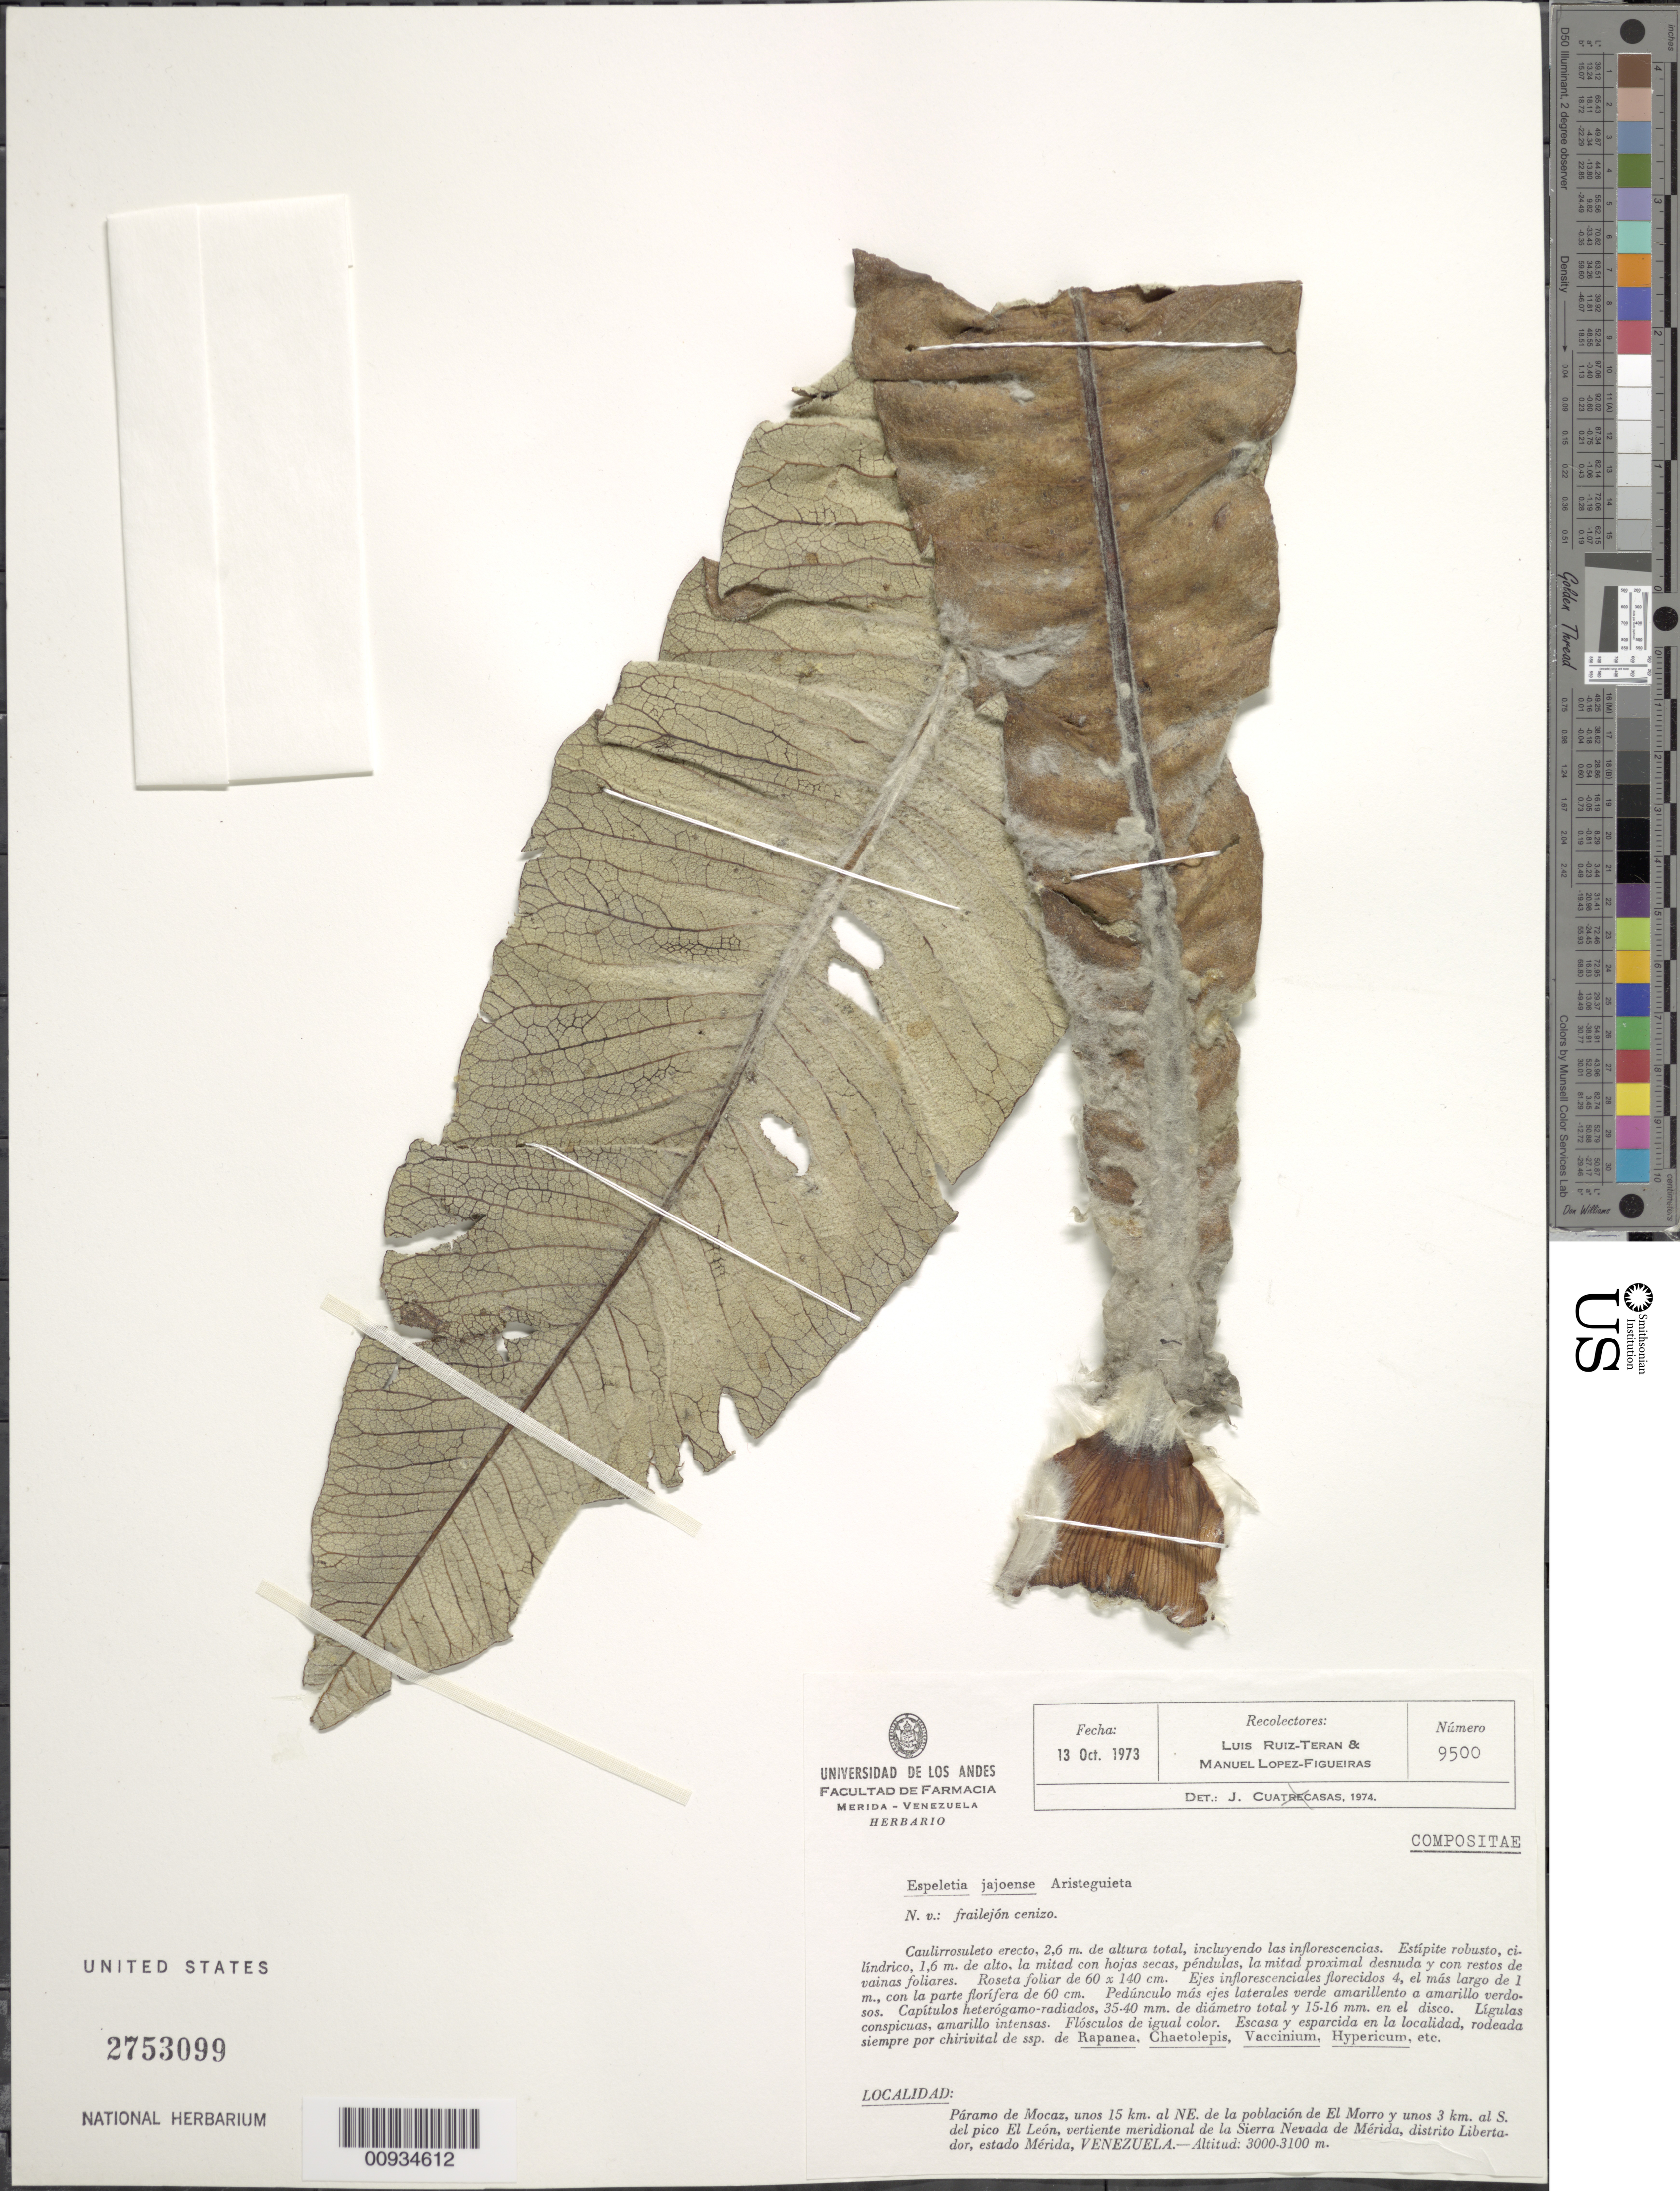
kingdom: Plantae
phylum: Tracheophyta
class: Magnoliopsida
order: Asterales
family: Asteraceae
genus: Espeletiopsis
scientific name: Espeletiopsis cristalinensis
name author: (Cuatrec.) Cuatrec.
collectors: L. E. Ruíz-Terán & M. López Figueiras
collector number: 9500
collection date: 1973-10-13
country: Venezuela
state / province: Mérida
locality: Paramo de Mocaz, unos 15 km. al NE. de la poblacion de El Morro y unos 3 km. al S. del pico El Leon, vertiente meridional de la Sierra Nevada de Merida Libertador, estado Merida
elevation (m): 3000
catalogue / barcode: US 2753099